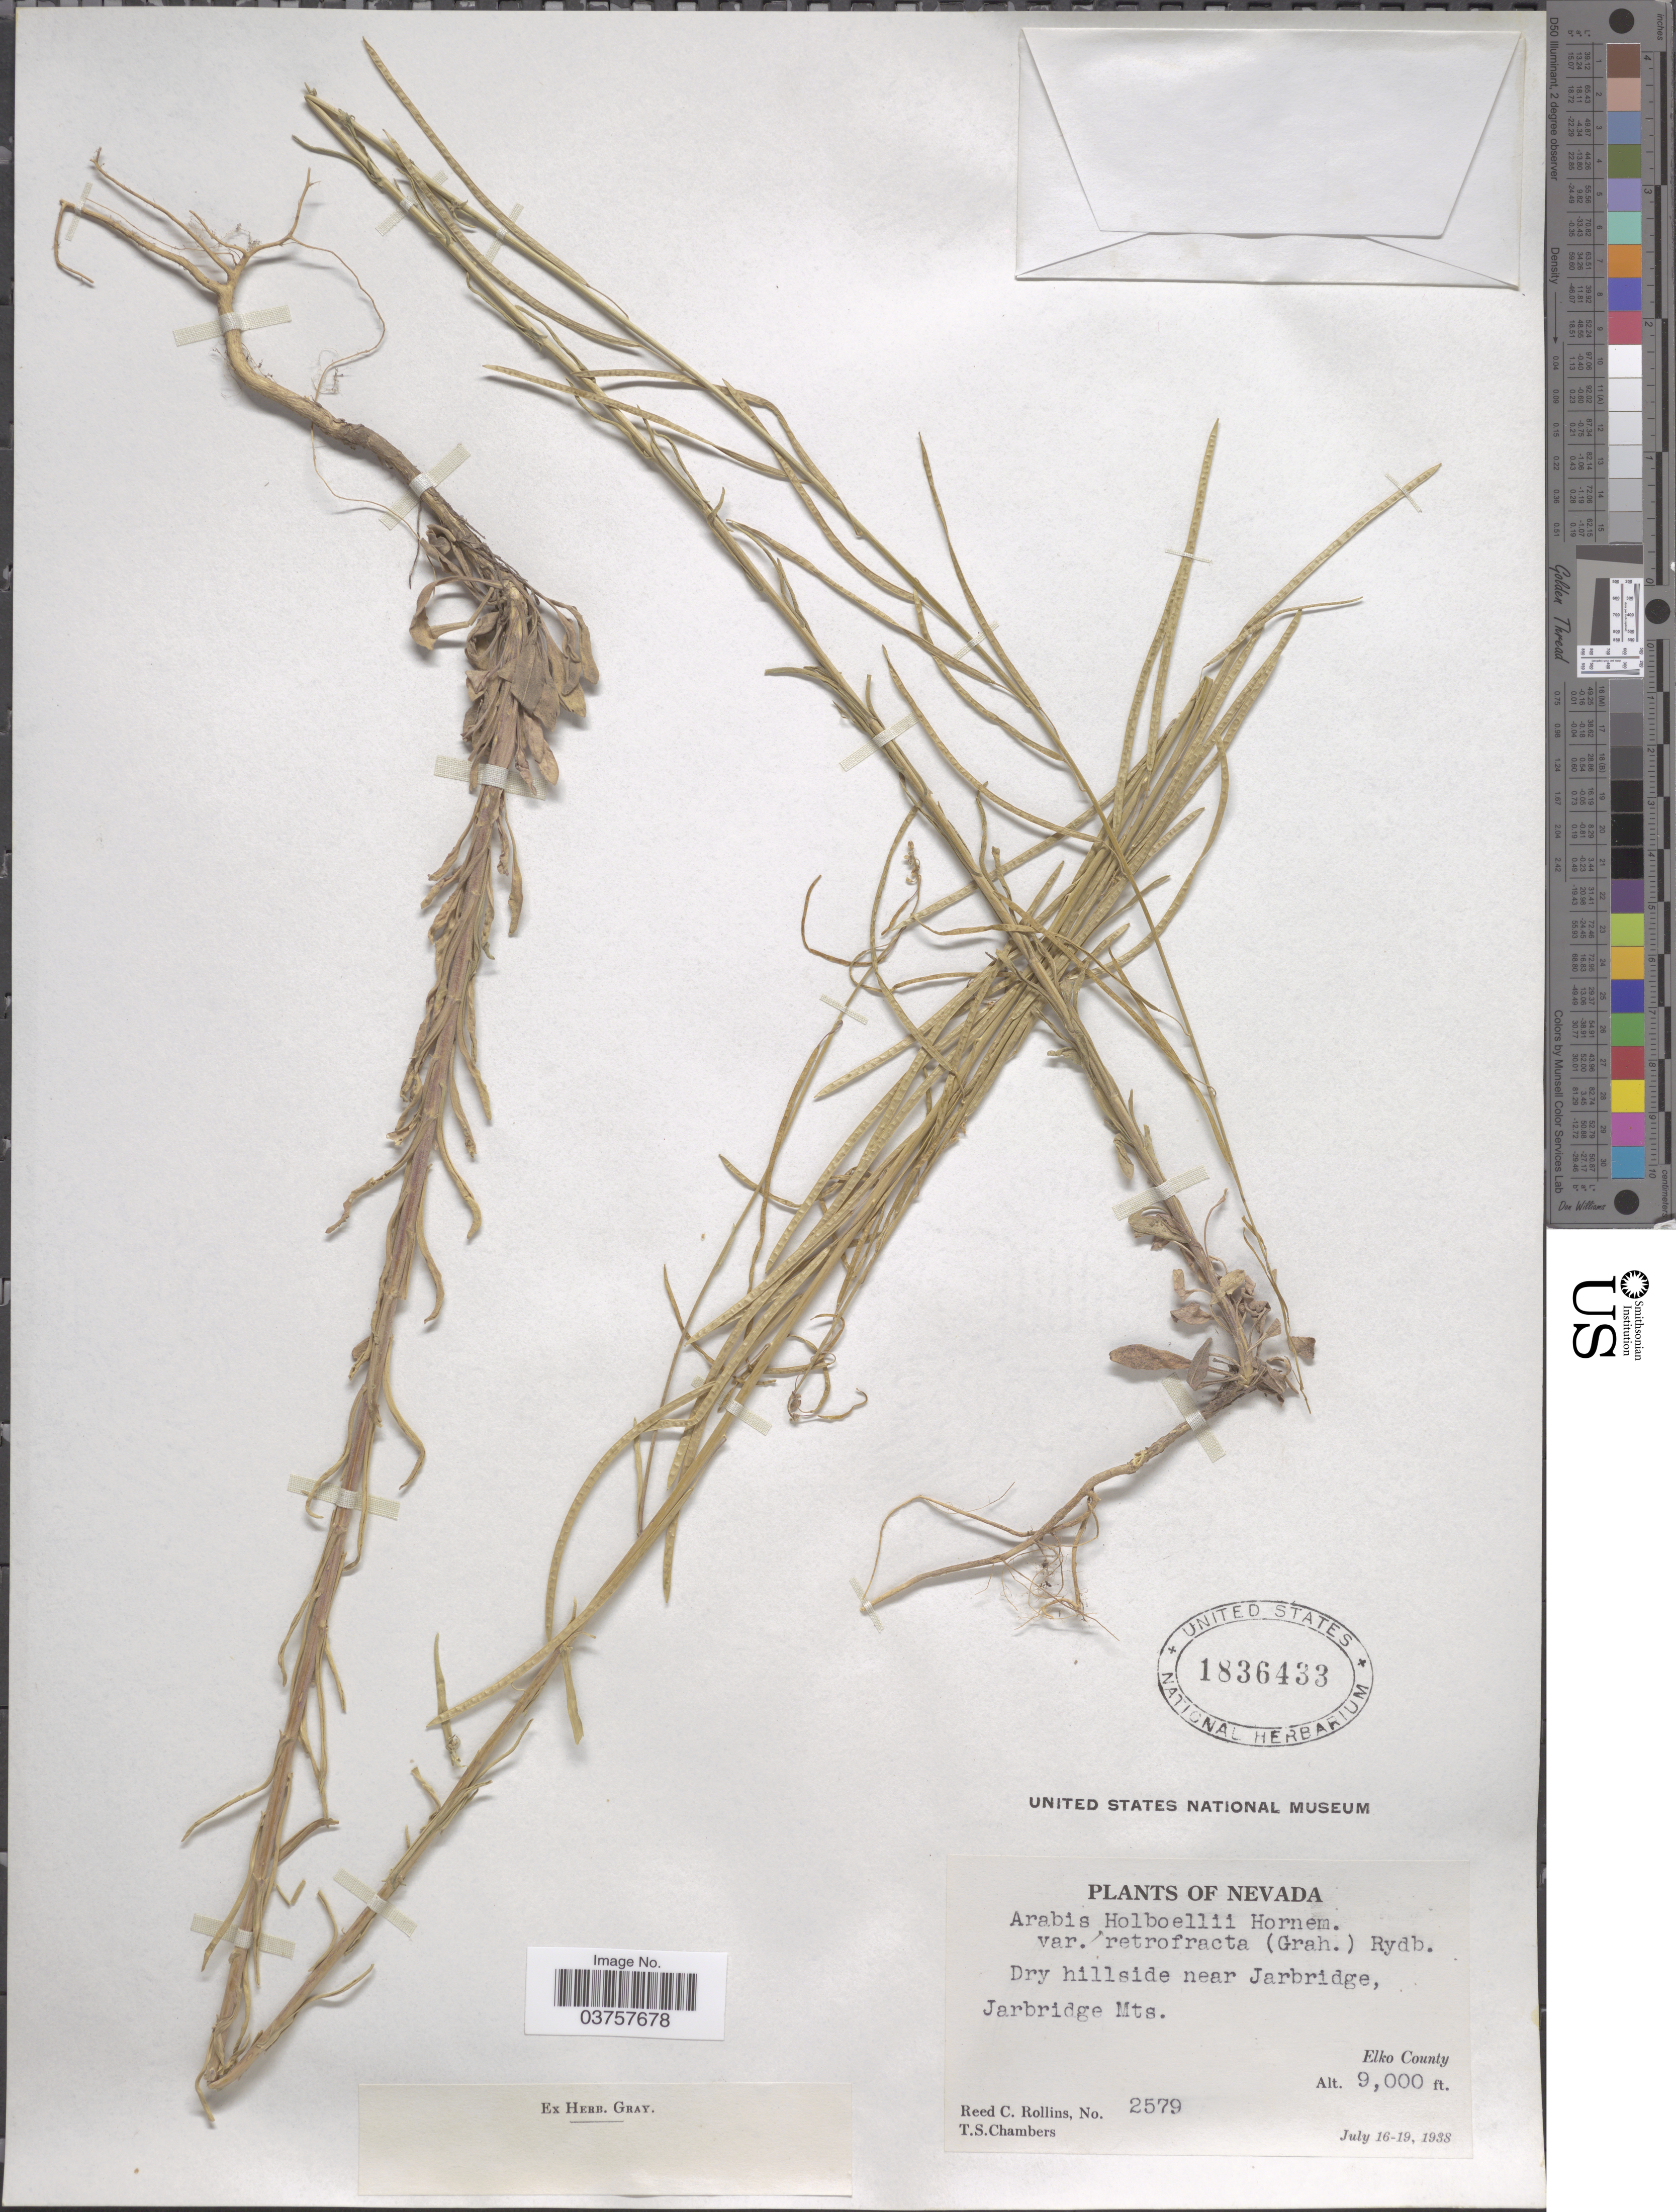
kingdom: Plantae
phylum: Tracheophyta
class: Magnoliopsida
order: Brassicales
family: Brassicaceae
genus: Arabis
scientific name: Arabis holboellii var. retrofracta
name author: Rydb.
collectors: R. C. Rollins & T. Chambers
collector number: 2579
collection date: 1938-07-16/1938-07-19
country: United States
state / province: Nevada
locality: Dry hillside near Jarbridge, Jarbridge Mts. Elko County.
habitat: dry hillside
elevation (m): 2743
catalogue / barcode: US 1836433